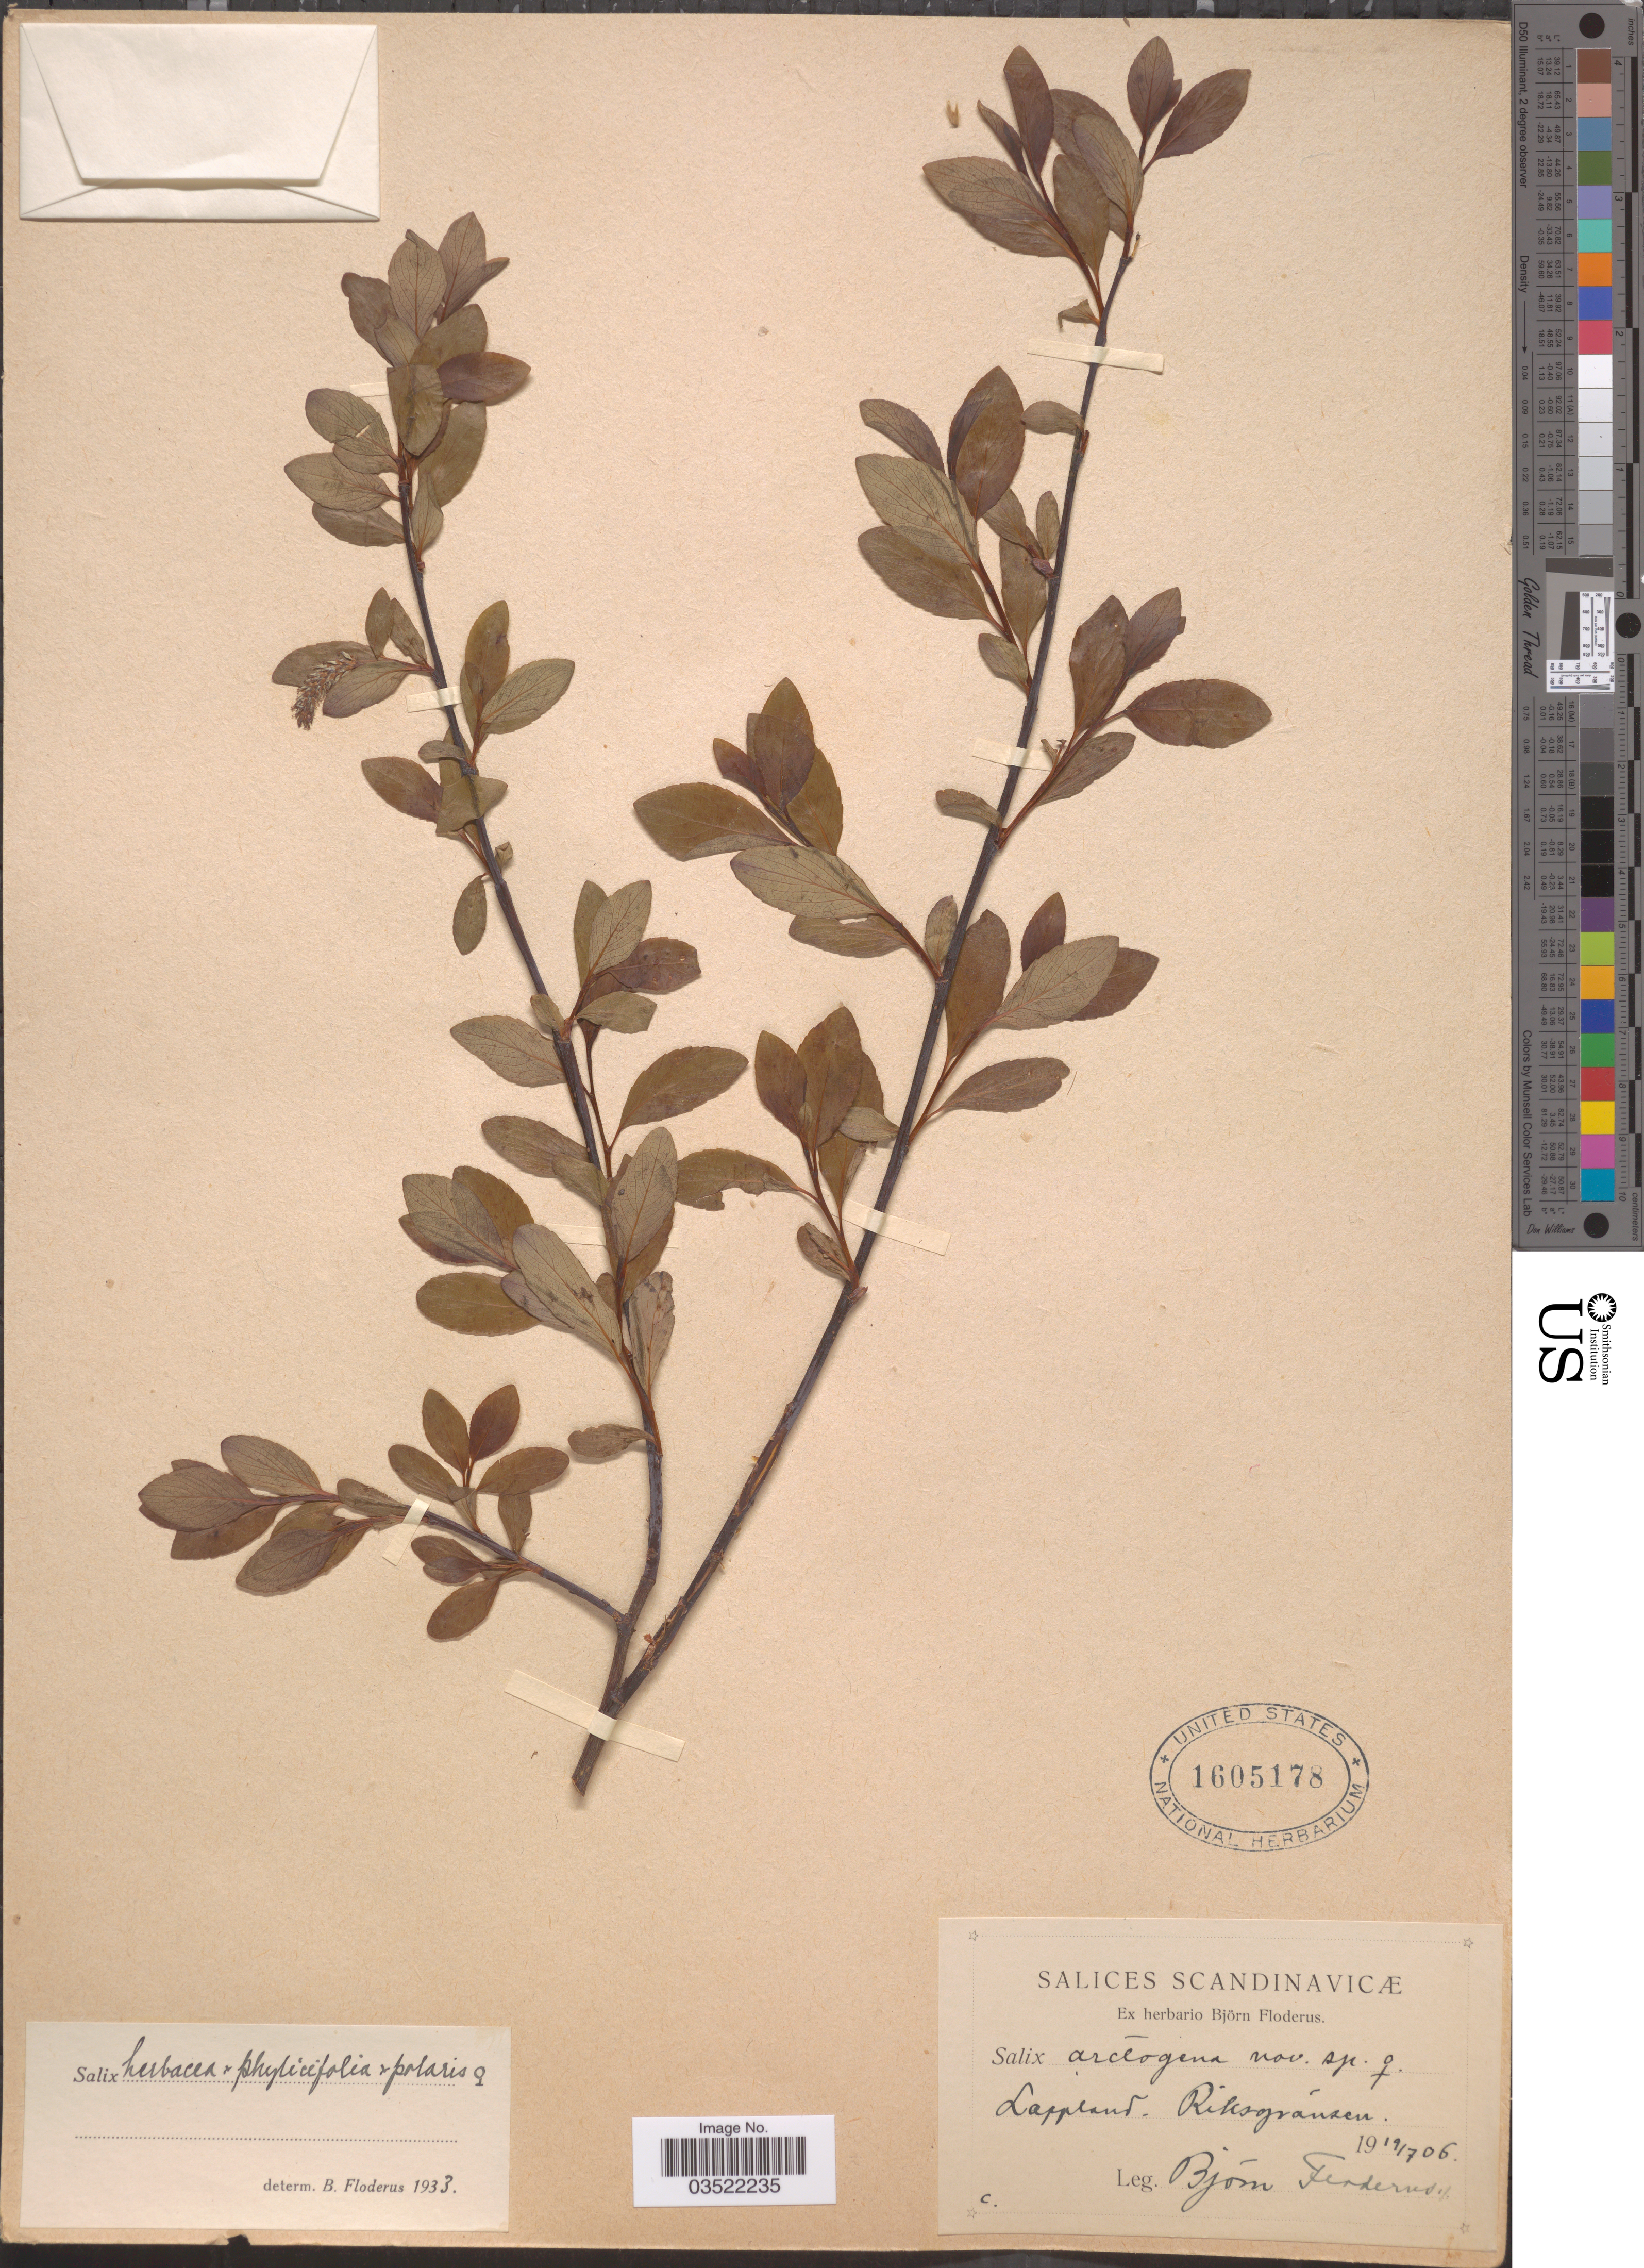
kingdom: Plantae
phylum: Tracheophyta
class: Magnoliopsida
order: Malpighiales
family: Salicaceae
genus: Salix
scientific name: Salix herbacea x S. phylicifolia L. x S. polaris Wahlenb.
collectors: B. G. O. Floderus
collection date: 1906-07-19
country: Sweden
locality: Scandinavicæ. Lappland. Riksgrãnsen.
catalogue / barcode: US 1605178